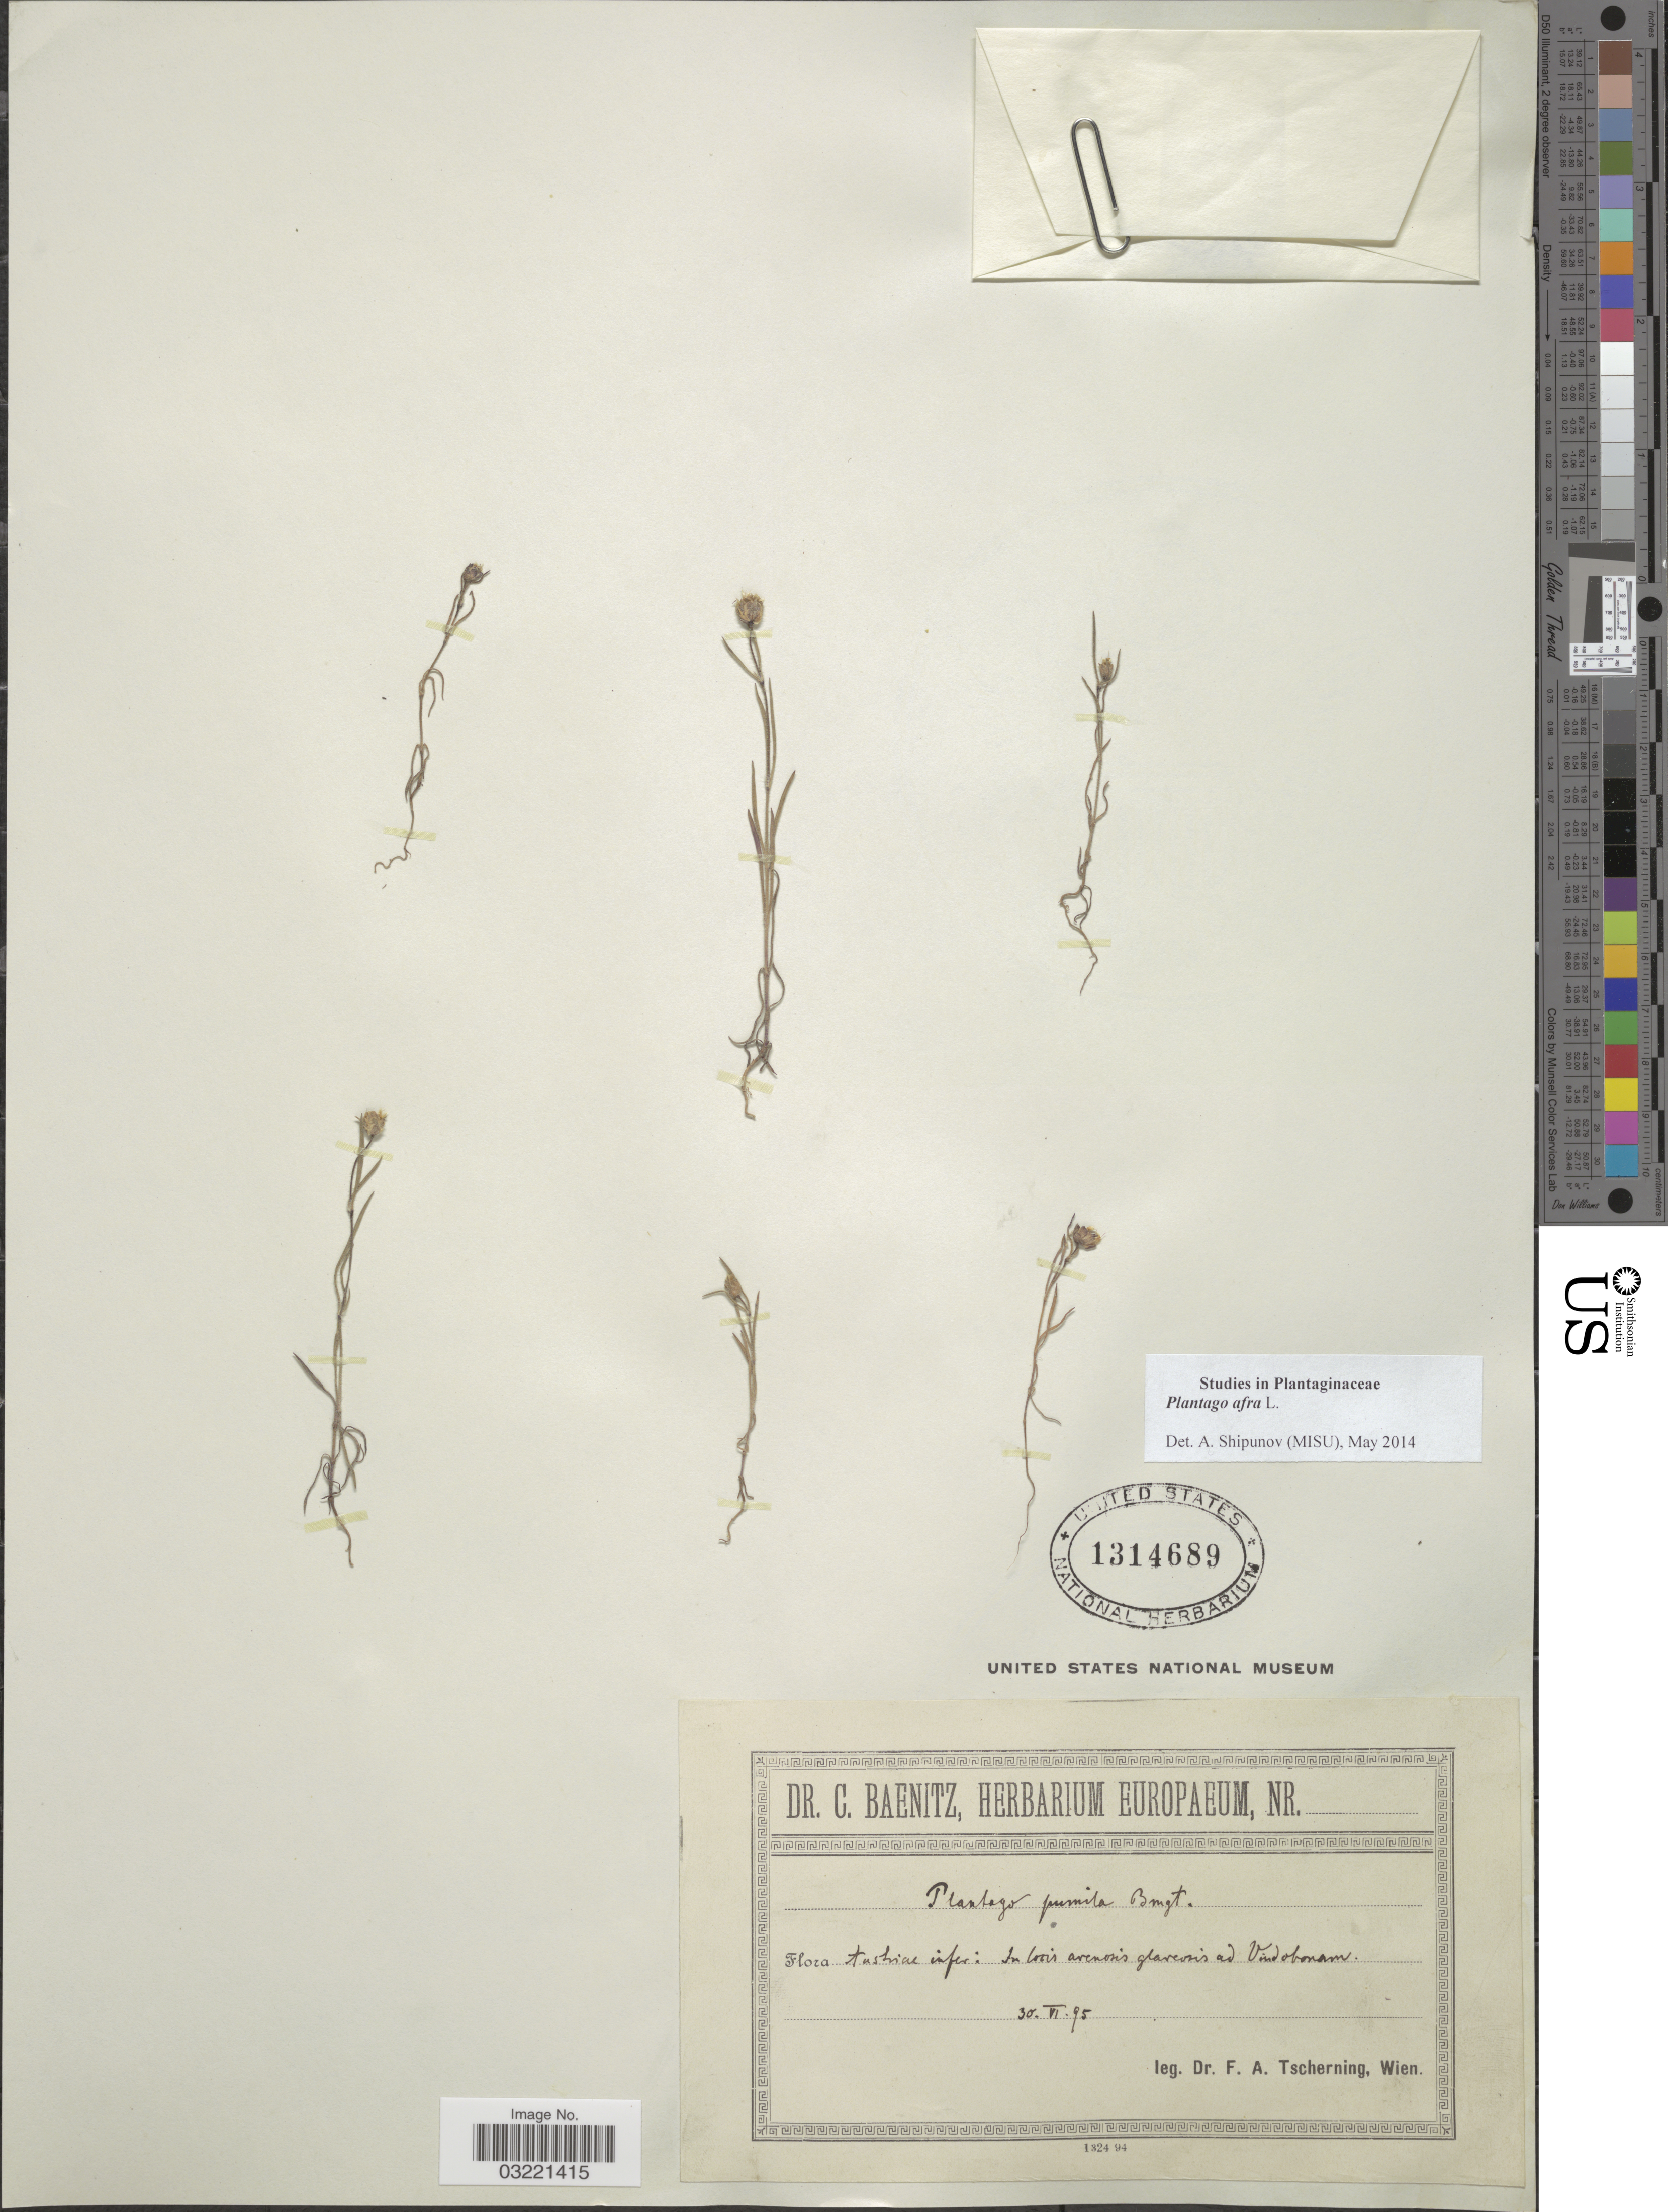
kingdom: Plantae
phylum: Tracheophyta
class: Magnoliopsida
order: Lamiales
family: Plantaginaceae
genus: Plantago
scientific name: Plantago afra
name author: L.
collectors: F. A. Tscherning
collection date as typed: Transcribed d/m/y: 30/6/95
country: Austria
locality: Austriæ infer: In locis arenosis glareosis ad Vindobonam.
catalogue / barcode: US 1314689